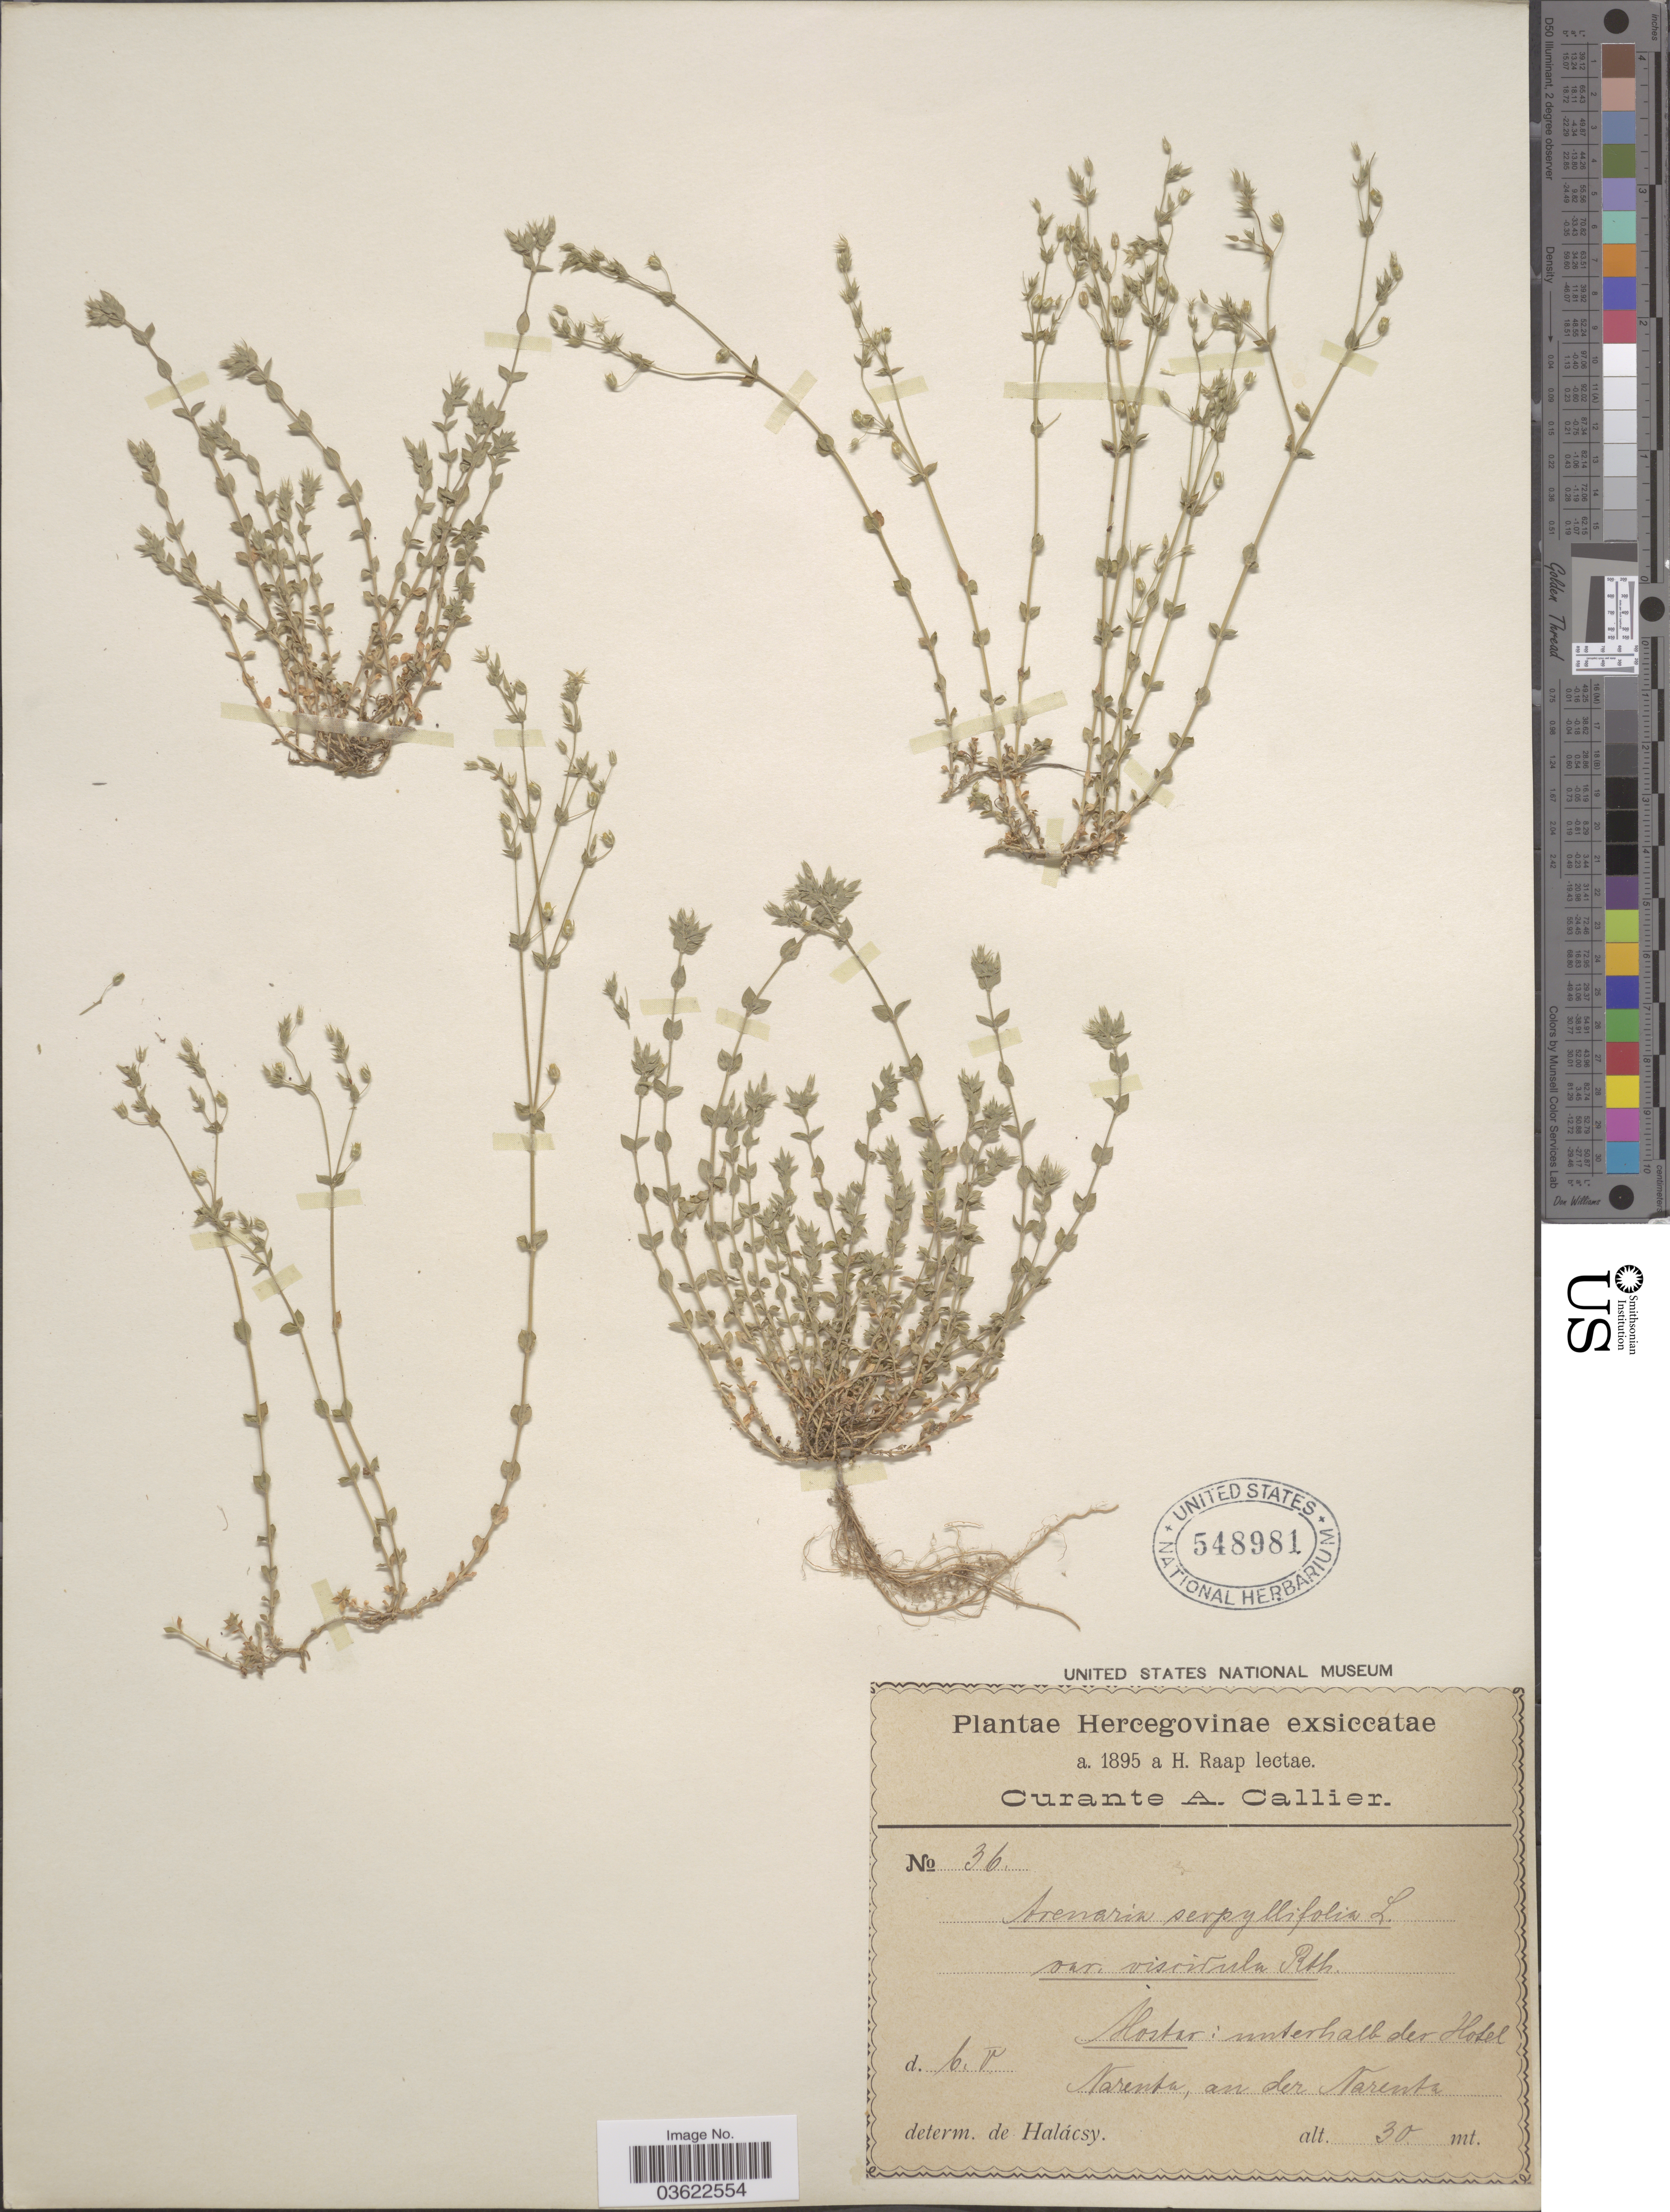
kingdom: Plantae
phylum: Tracheophyta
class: Magnoliopsida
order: Caryophyllales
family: Caryophyllaceae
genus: Arenaria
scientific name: Arenaria serpyllifolia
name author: L.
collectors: H. Raap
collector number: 36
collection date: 1895-05-06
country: Bosnia and Herzegovina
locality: Hercegovinae. Mostar: unterhalb der Hotel Narenta, an der Narenta.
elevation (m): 30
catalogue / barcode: US 548981